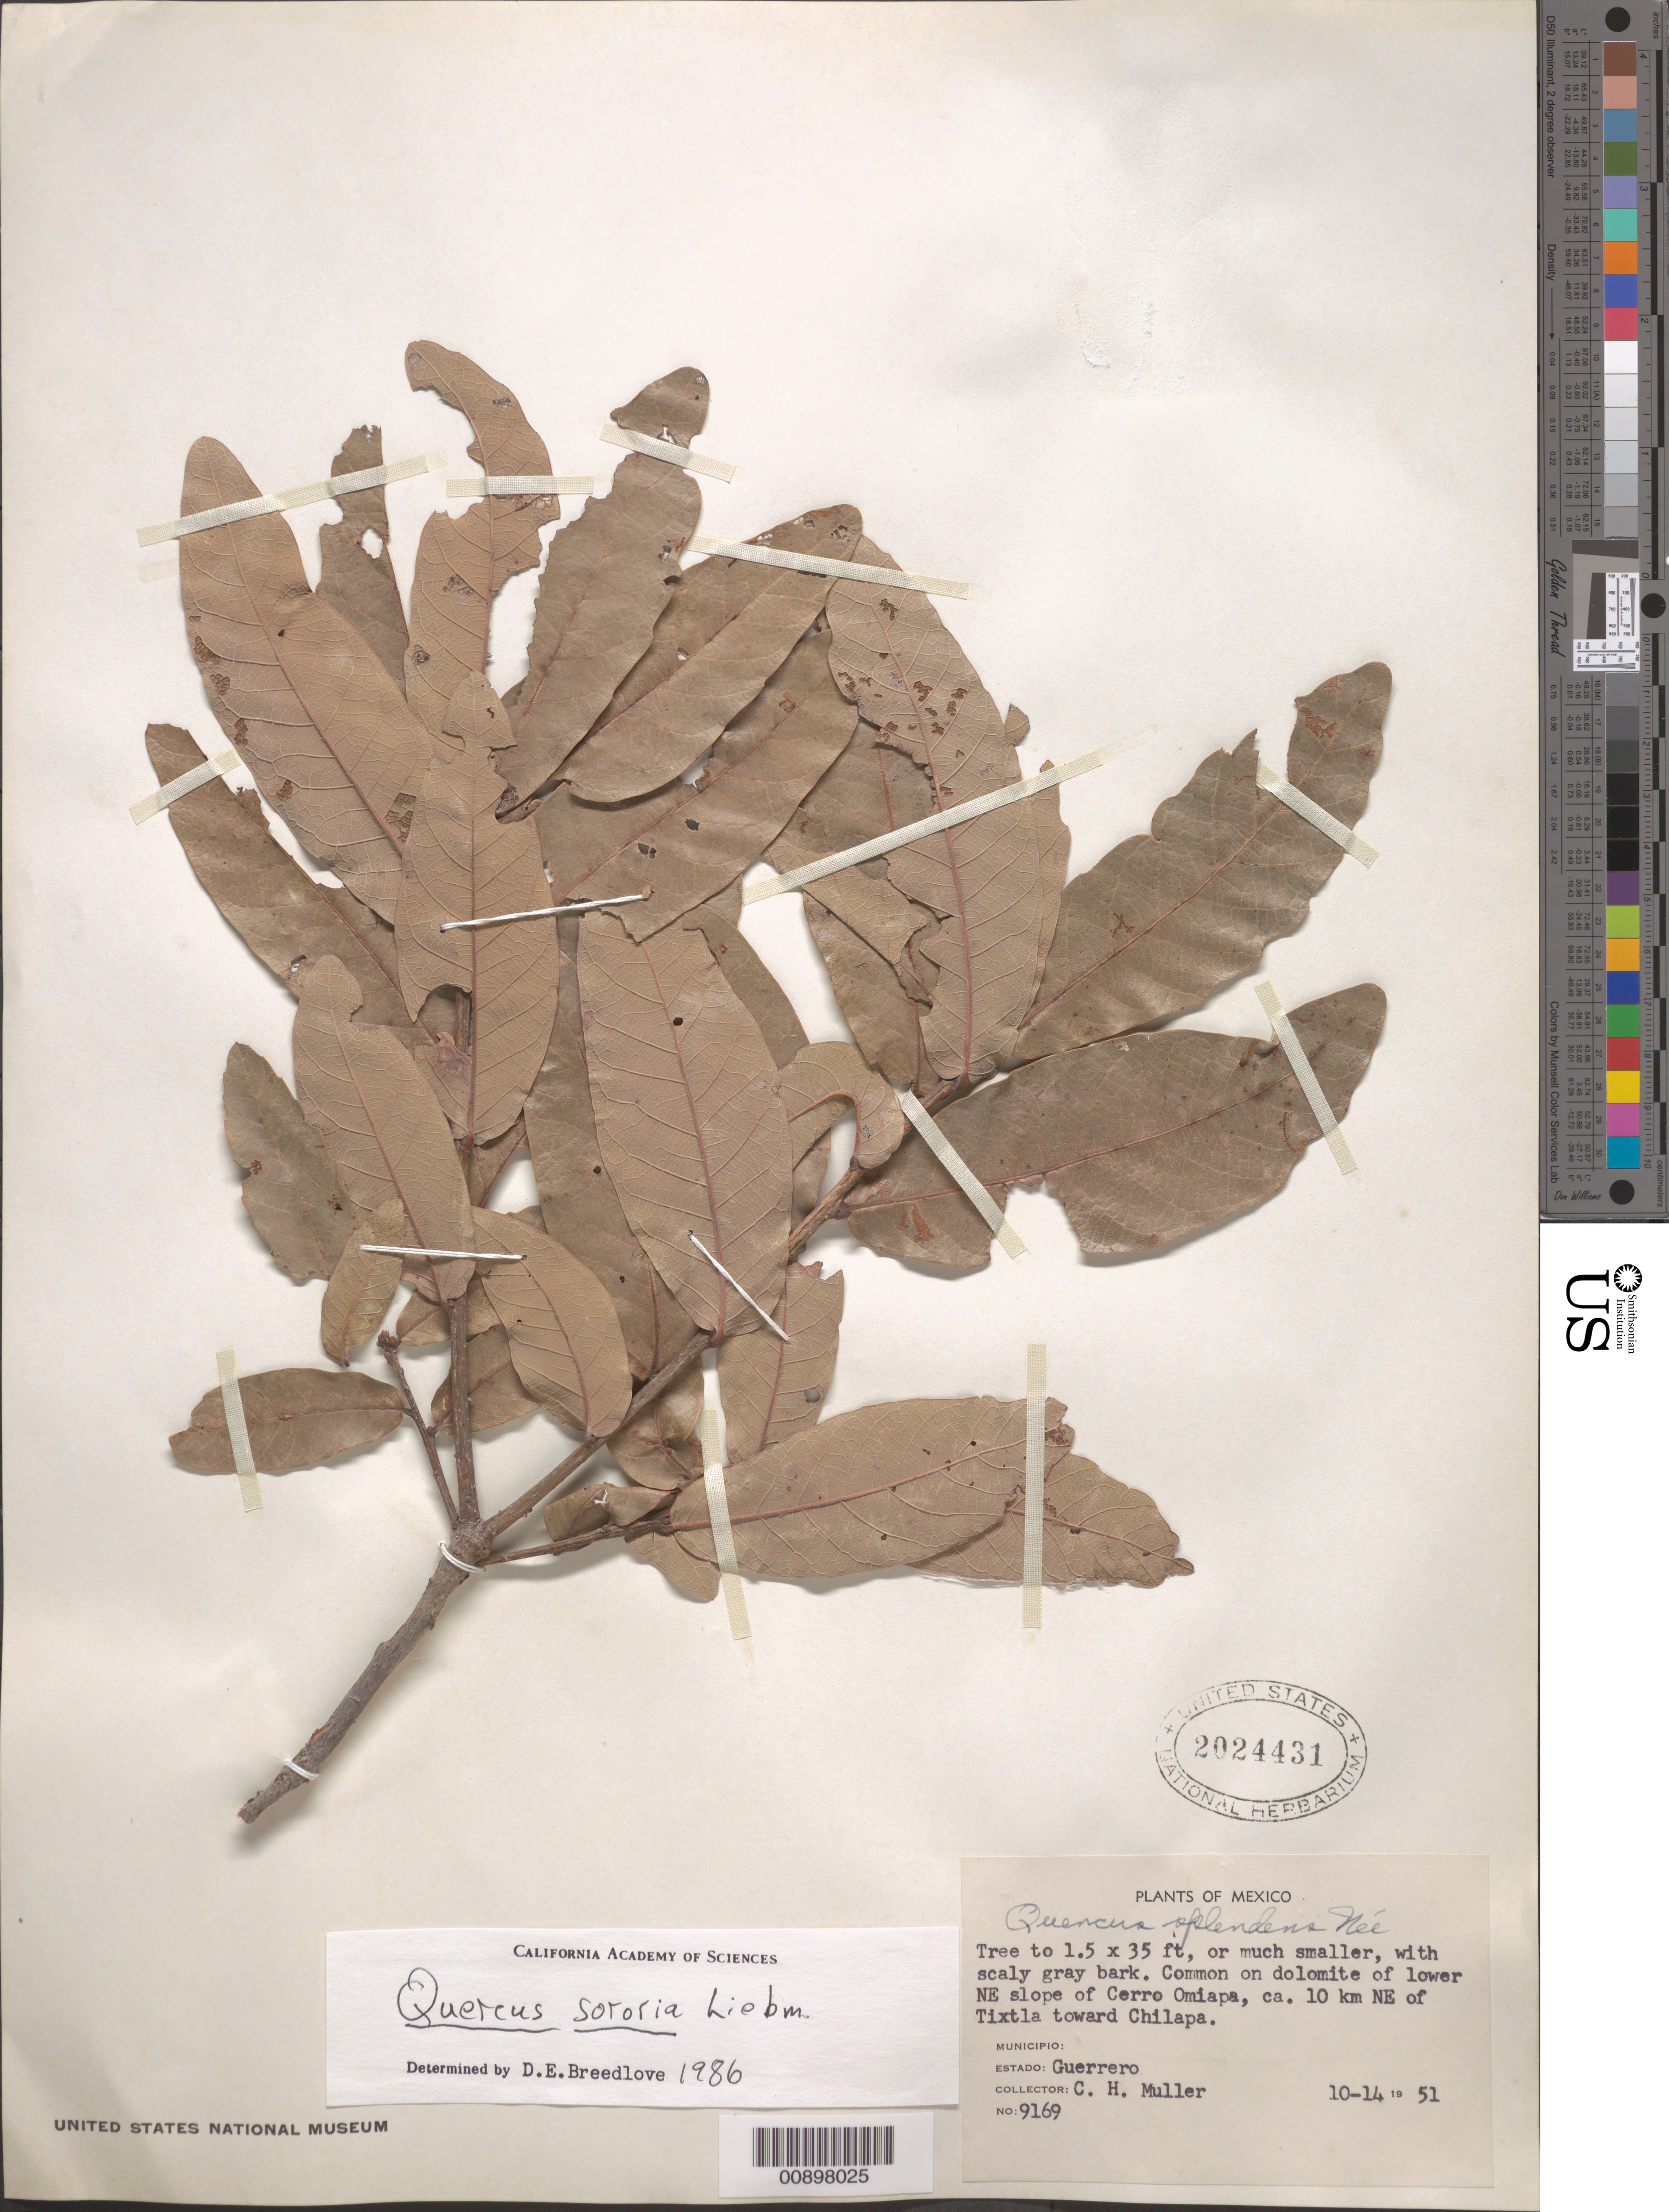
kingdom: Plantae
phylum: Tracheophyta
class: Magnoliopsida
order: Fagales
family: Fagaceae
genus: Quercus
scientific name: Quercus sororia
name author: Liebm.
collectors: C. H. Muller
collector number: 9169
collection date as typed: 14 Oct 1951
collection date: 1951-10-14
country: Mexico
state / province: Guerrero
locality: Lower NE slope of Cerro Omiapa, ca. 10 km NE of Tixtla toward Chilapa.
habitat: Common on dolomite of lower NE slope of Cerro.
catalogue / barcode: US 2024431